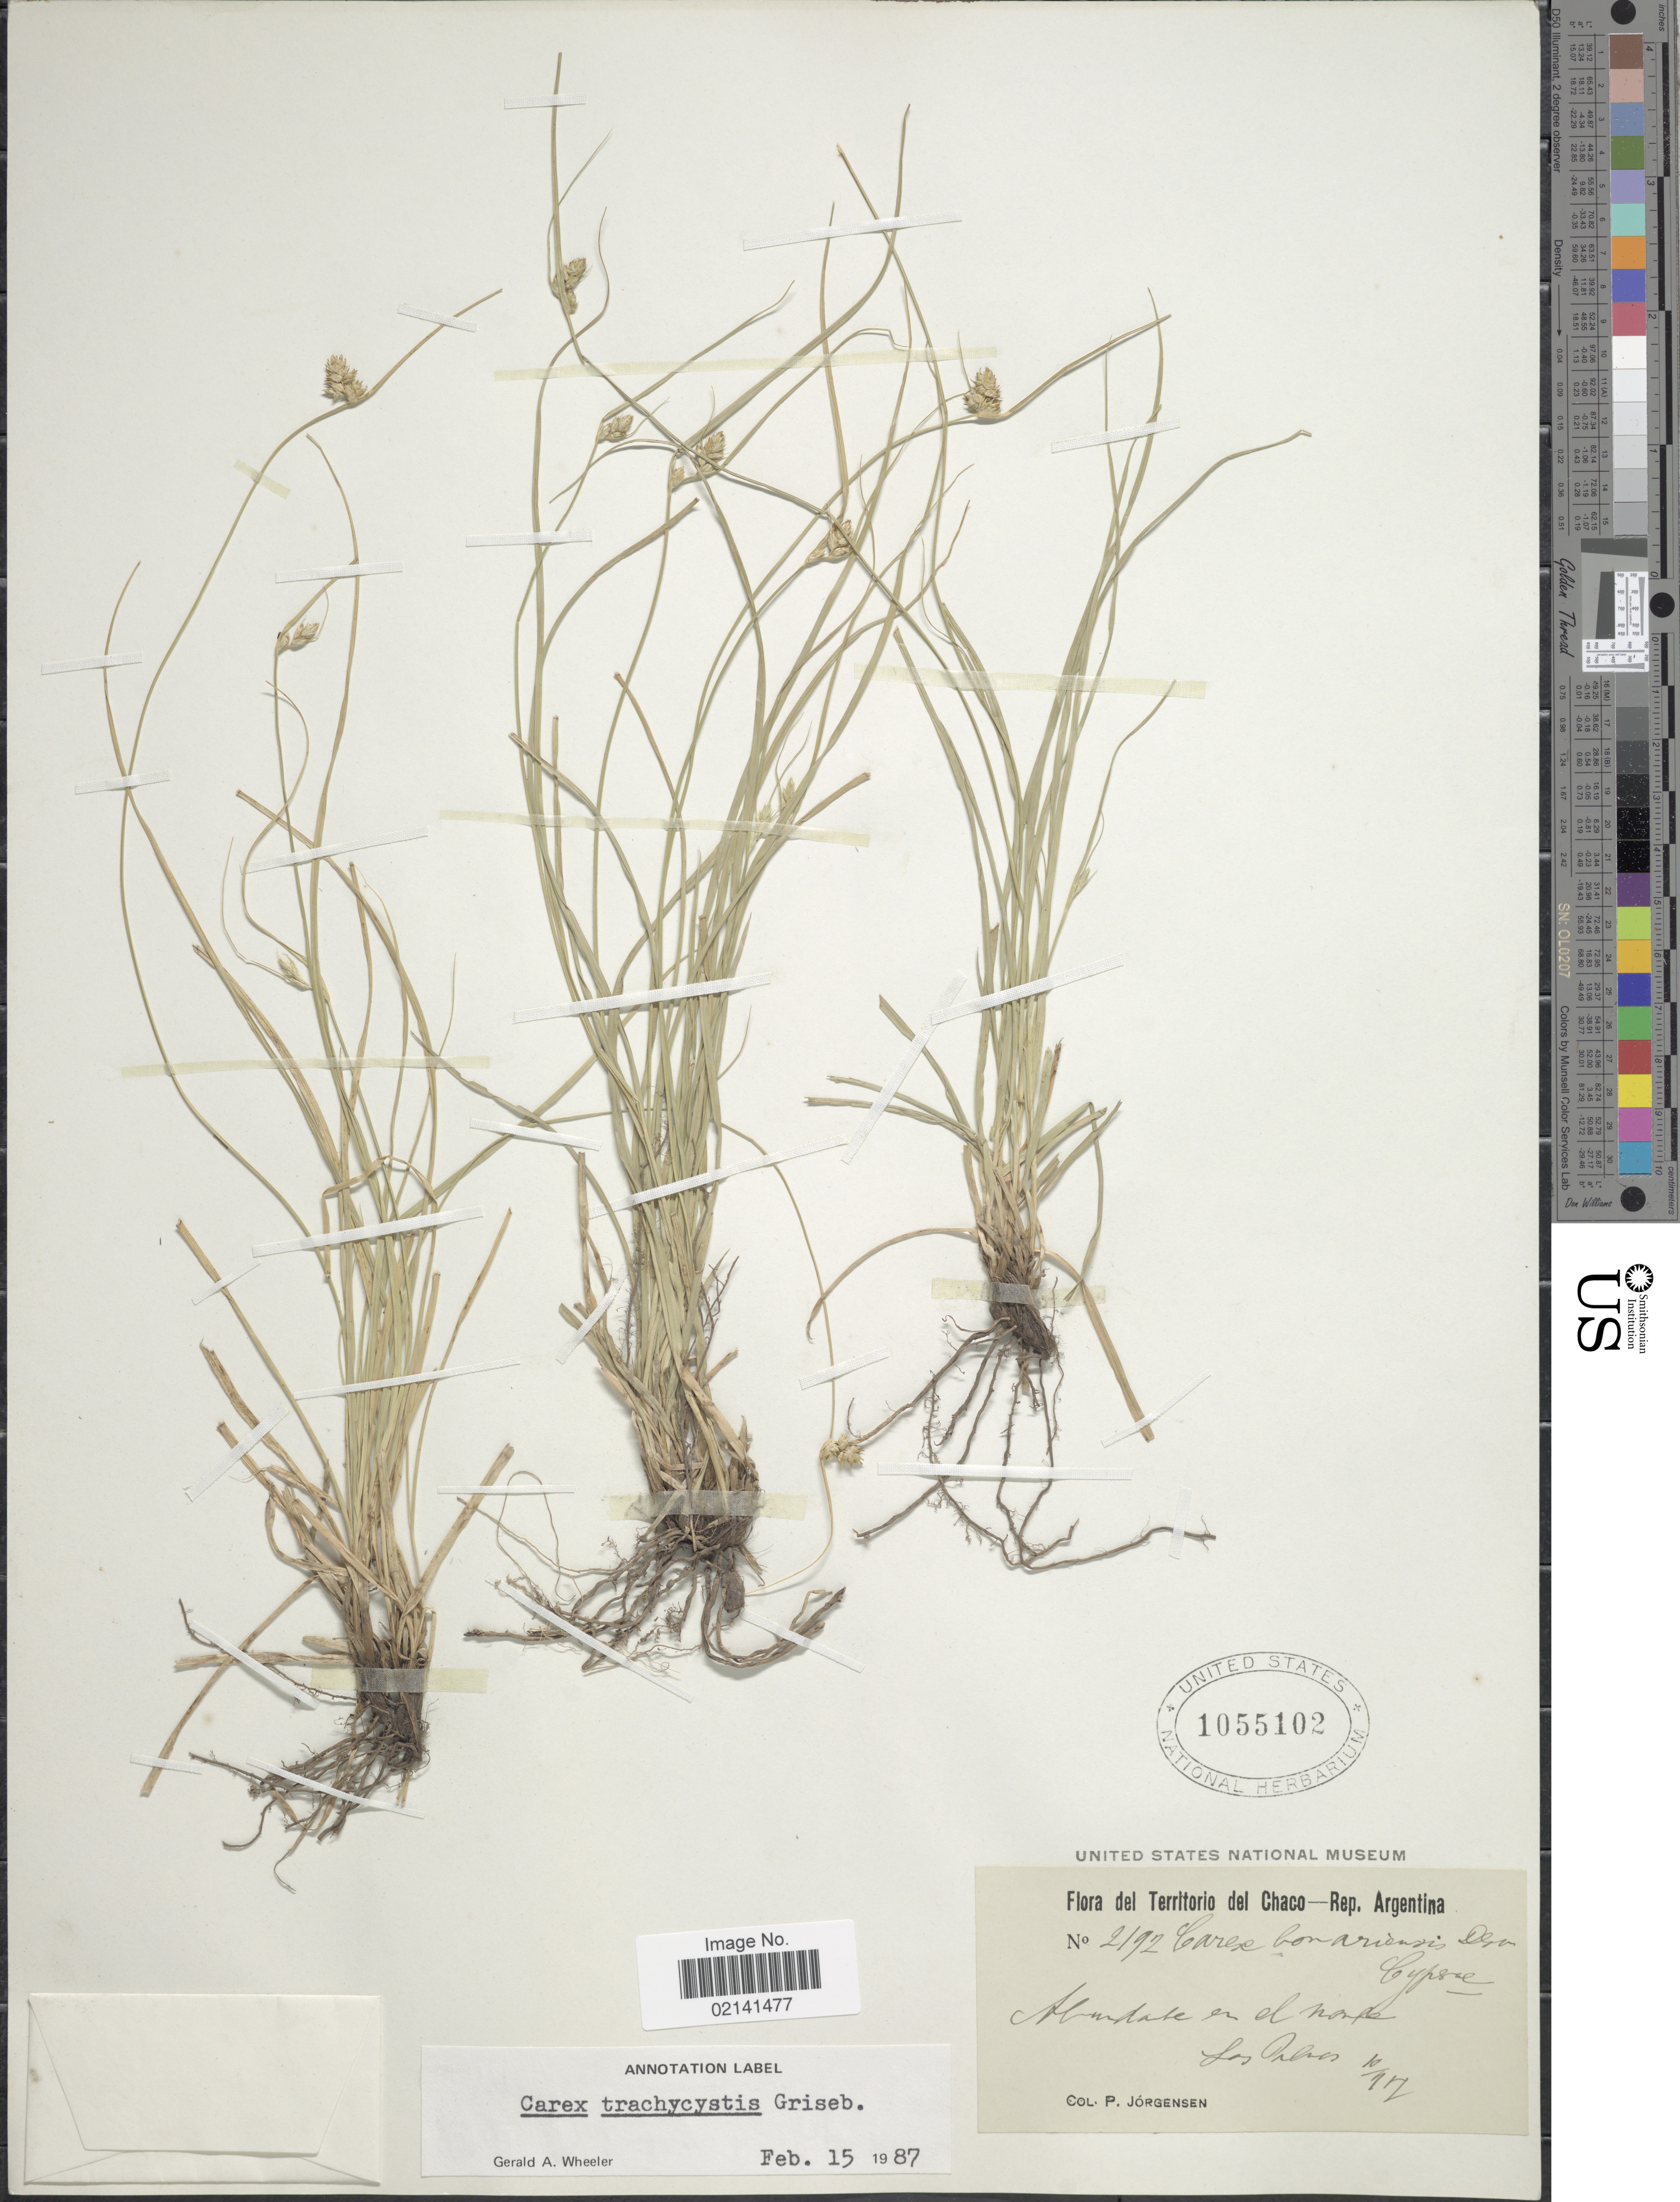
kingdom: Plantae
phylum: Tracheophyta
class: Liliopsida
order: Poales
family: Cyperaceae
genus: Carex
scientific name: Carex pedicularis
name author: Jim.Mejías & Naczi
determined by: Jimnéz-Mejias, Pedro, (UPOS), Universidad Pablo de Olavide (SPAIN)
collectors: P. Jörgensen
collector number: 2192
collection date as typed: Transcribed d/m/y: /10/17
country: Argentina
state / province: Chaco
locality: Territorio del Chaco -- Rep. Argentina. Abundante en el monte Las Palmas.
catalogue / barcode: US 1055102